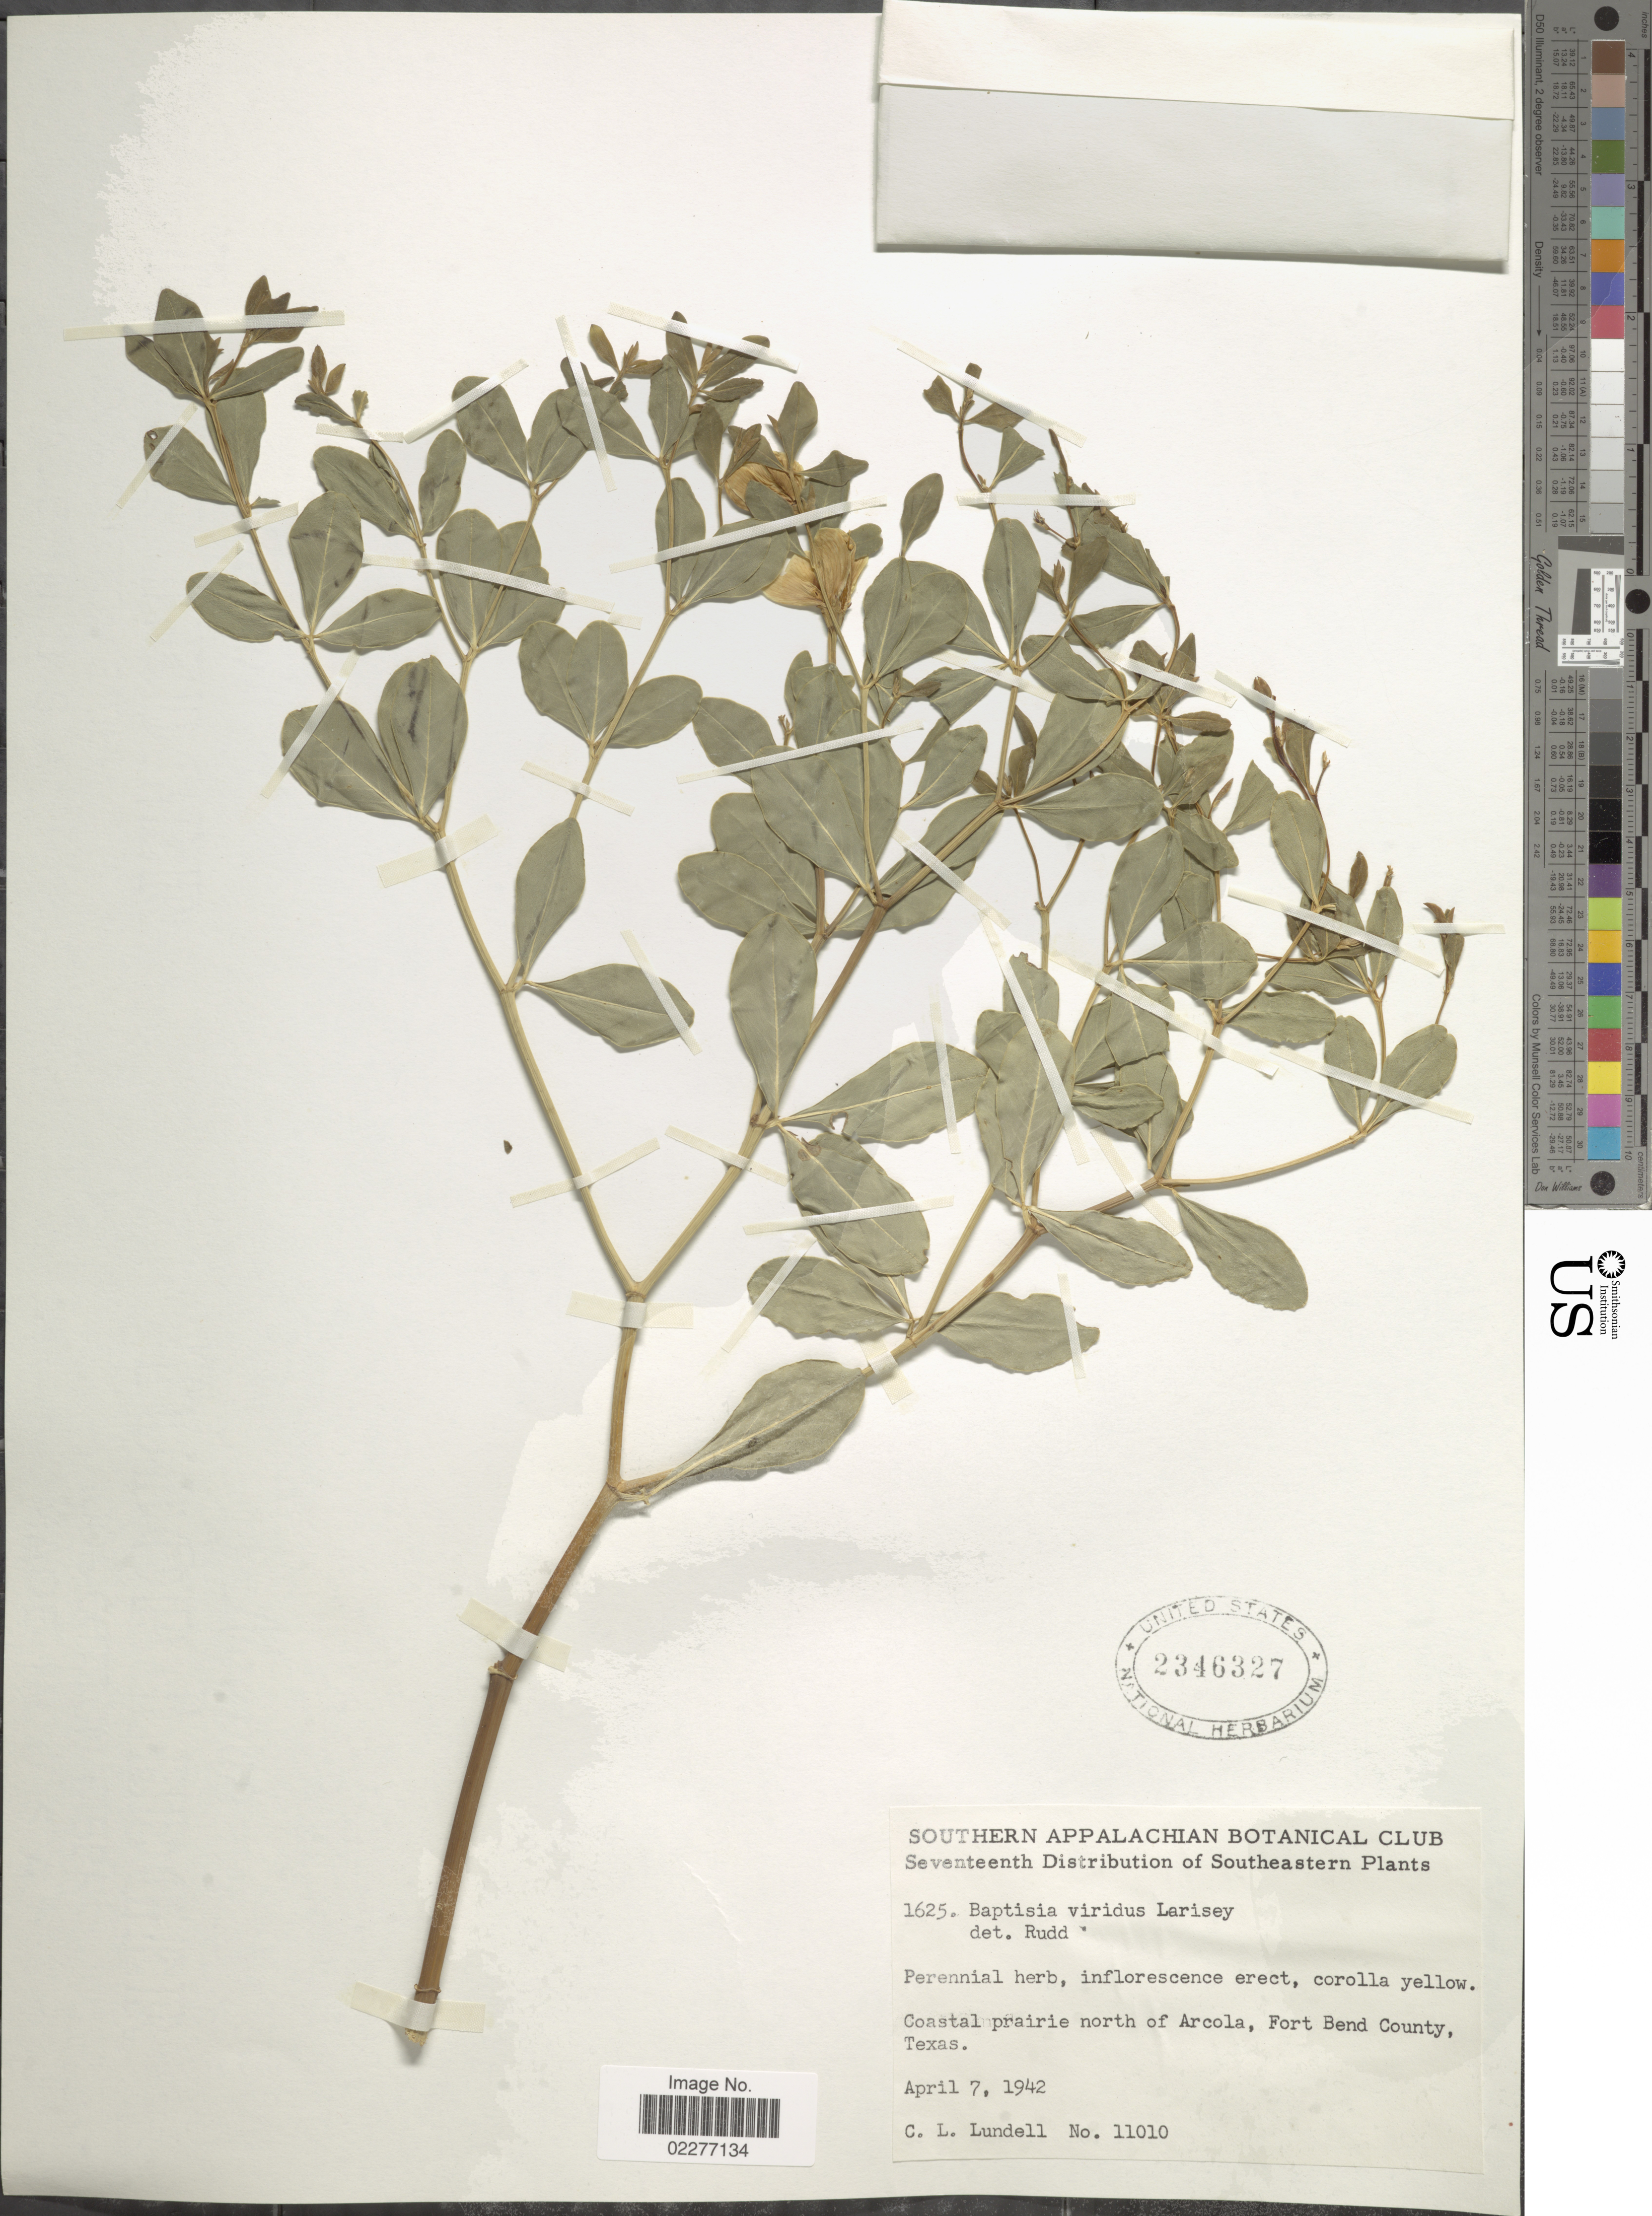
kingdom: Plantae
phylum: Tracheophyta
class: Magnoliopsida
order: Fabales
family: Fabaceae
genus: Baptisia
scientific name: Baptisia viridis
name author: Larisey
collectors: C. L. Lundell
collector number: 11010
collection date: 1942-04-07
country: United States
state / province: Texas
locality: Coastal prairie north of Arcola, Fort Bend County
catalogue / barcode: US 2346327